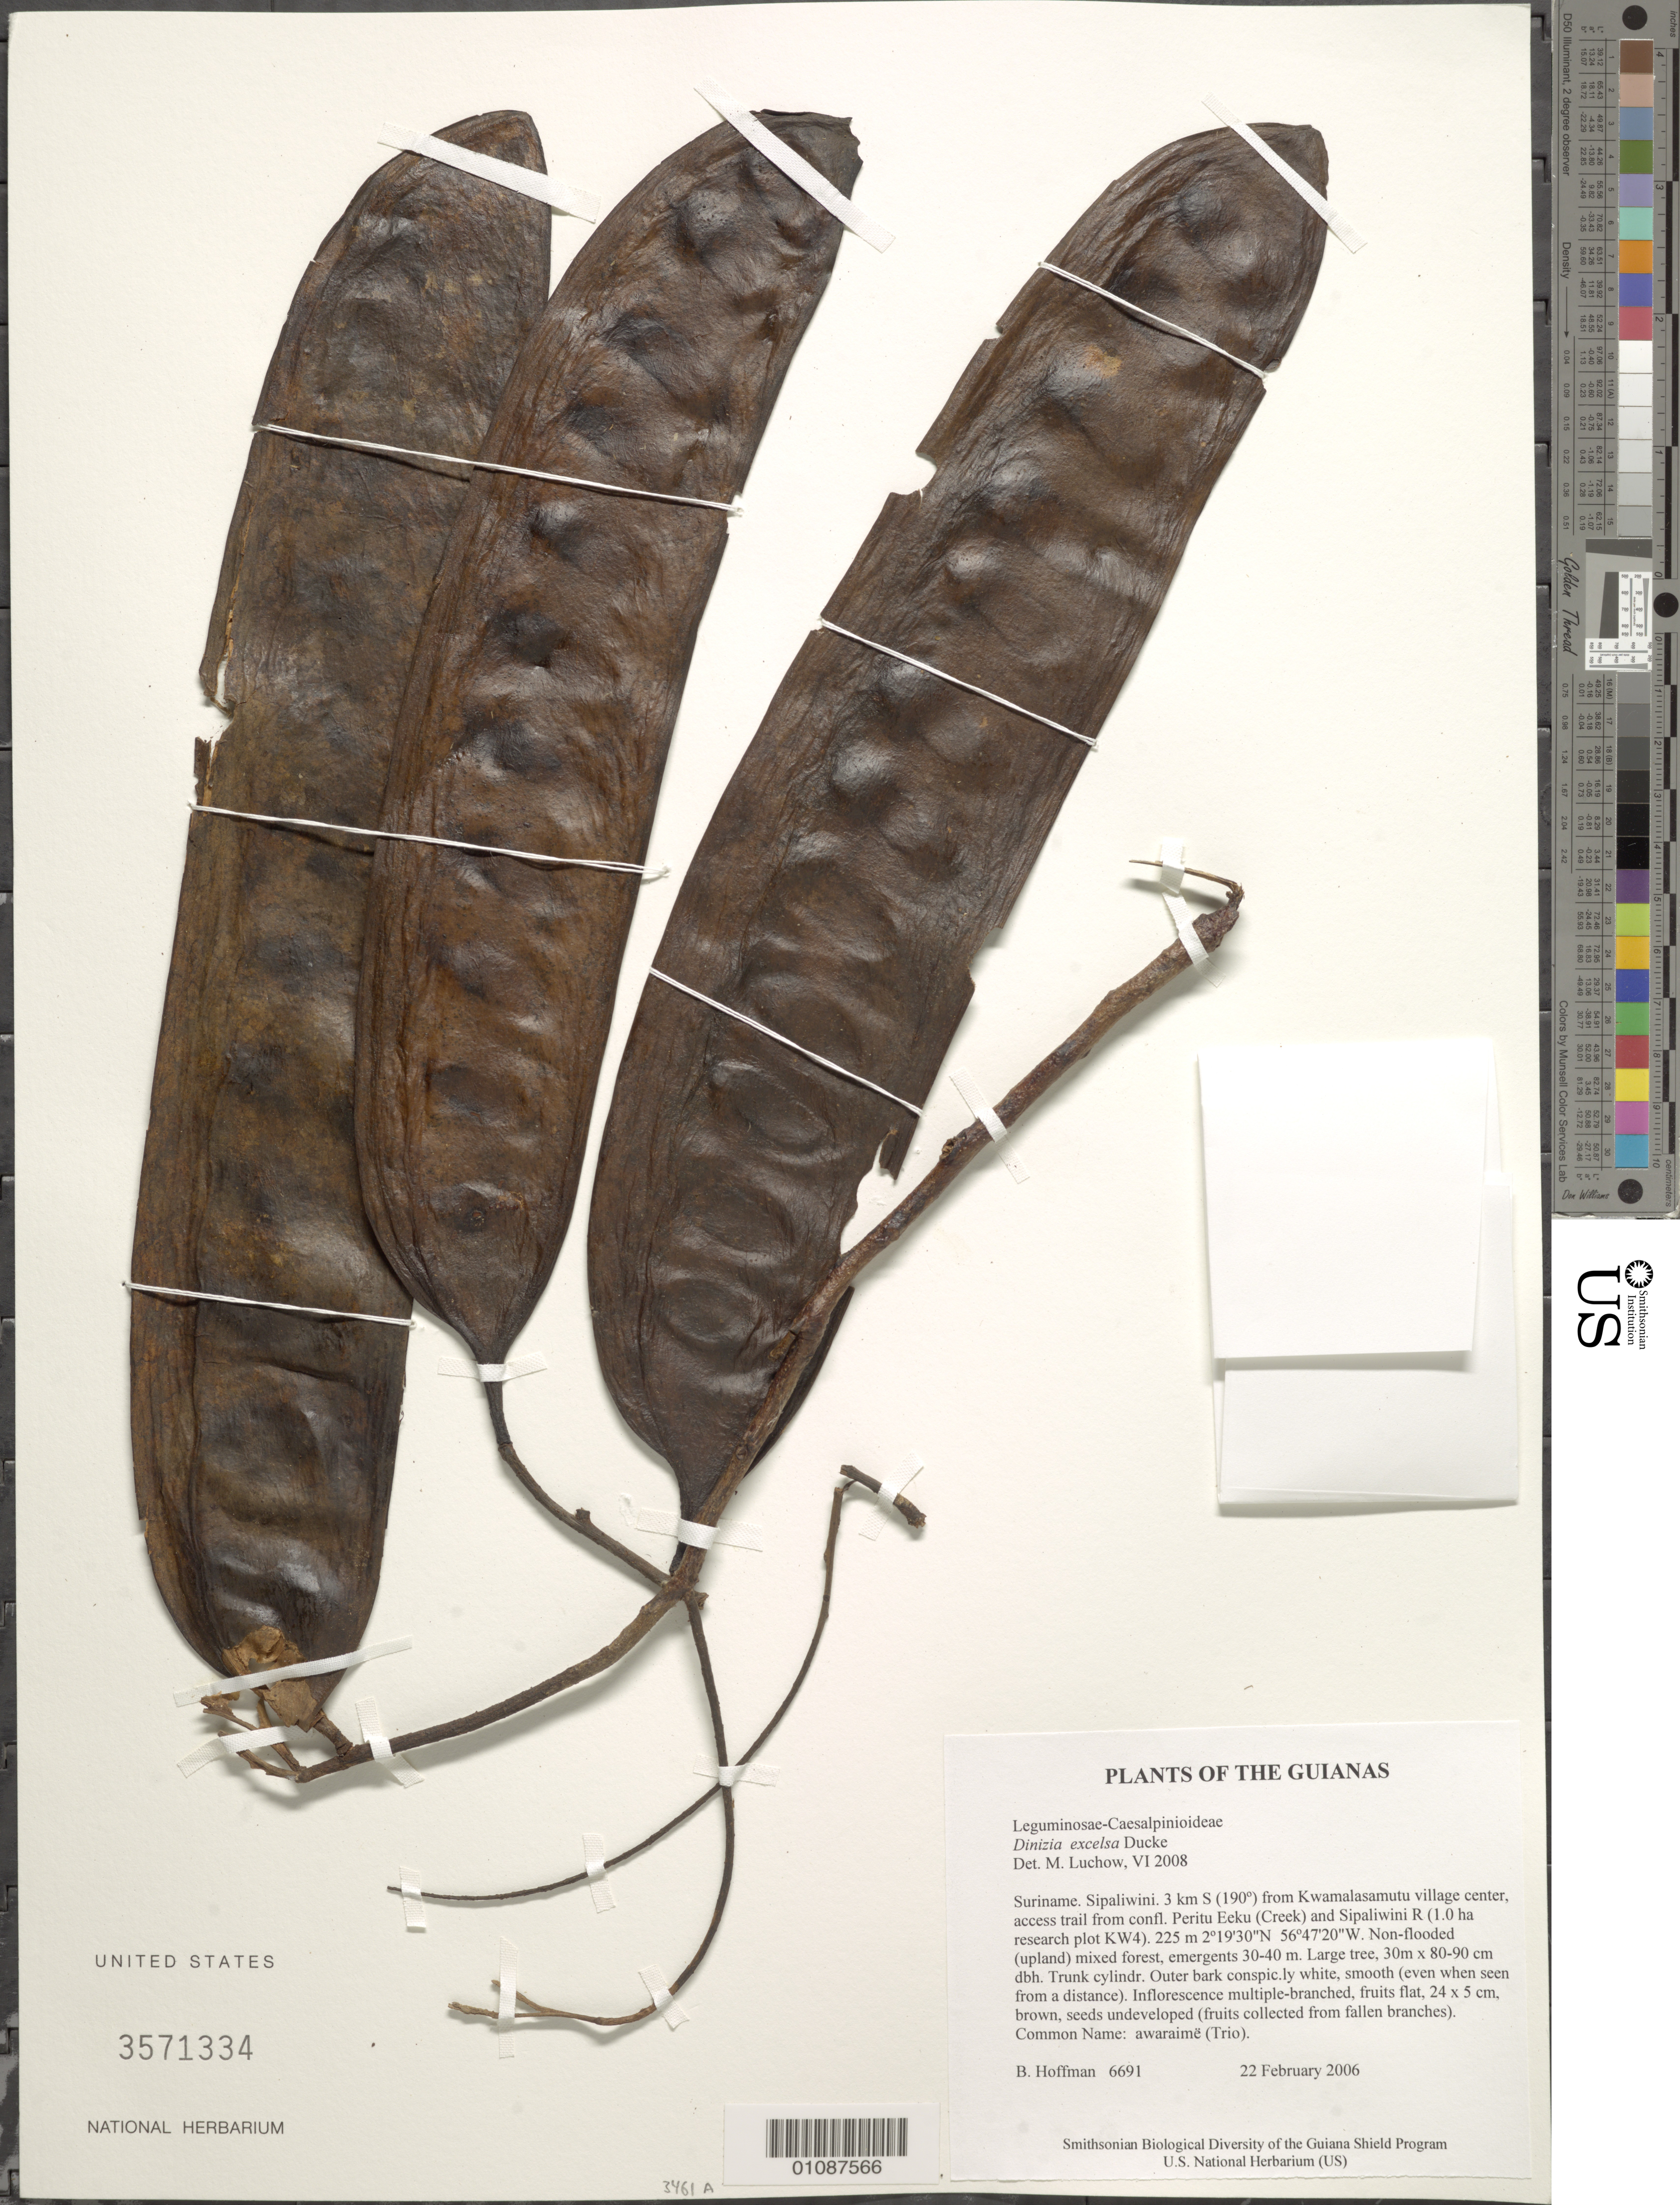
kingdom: Plantae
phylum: Tracheophyta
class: Magnoliopsida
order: Fabales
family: Fabaceae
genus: Dinizia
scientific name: Dinizia excelsa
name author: Ducke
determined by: Luckow, M. A.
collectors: B. Hoffman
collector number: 6691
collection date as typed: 22 February 2006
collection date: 2006-02-22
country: Suriname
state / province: Sipaliwini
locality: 3 km S (190º) from Kwamalasamutu village center, access trail from confl. Peritu Eeku (Creek) and Sipaliwini R (1.0 ha research plot KW4)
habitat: Non-flooded (upland) mixed forest, emergents 30-40 m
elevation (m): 225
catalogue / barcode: US 3571334